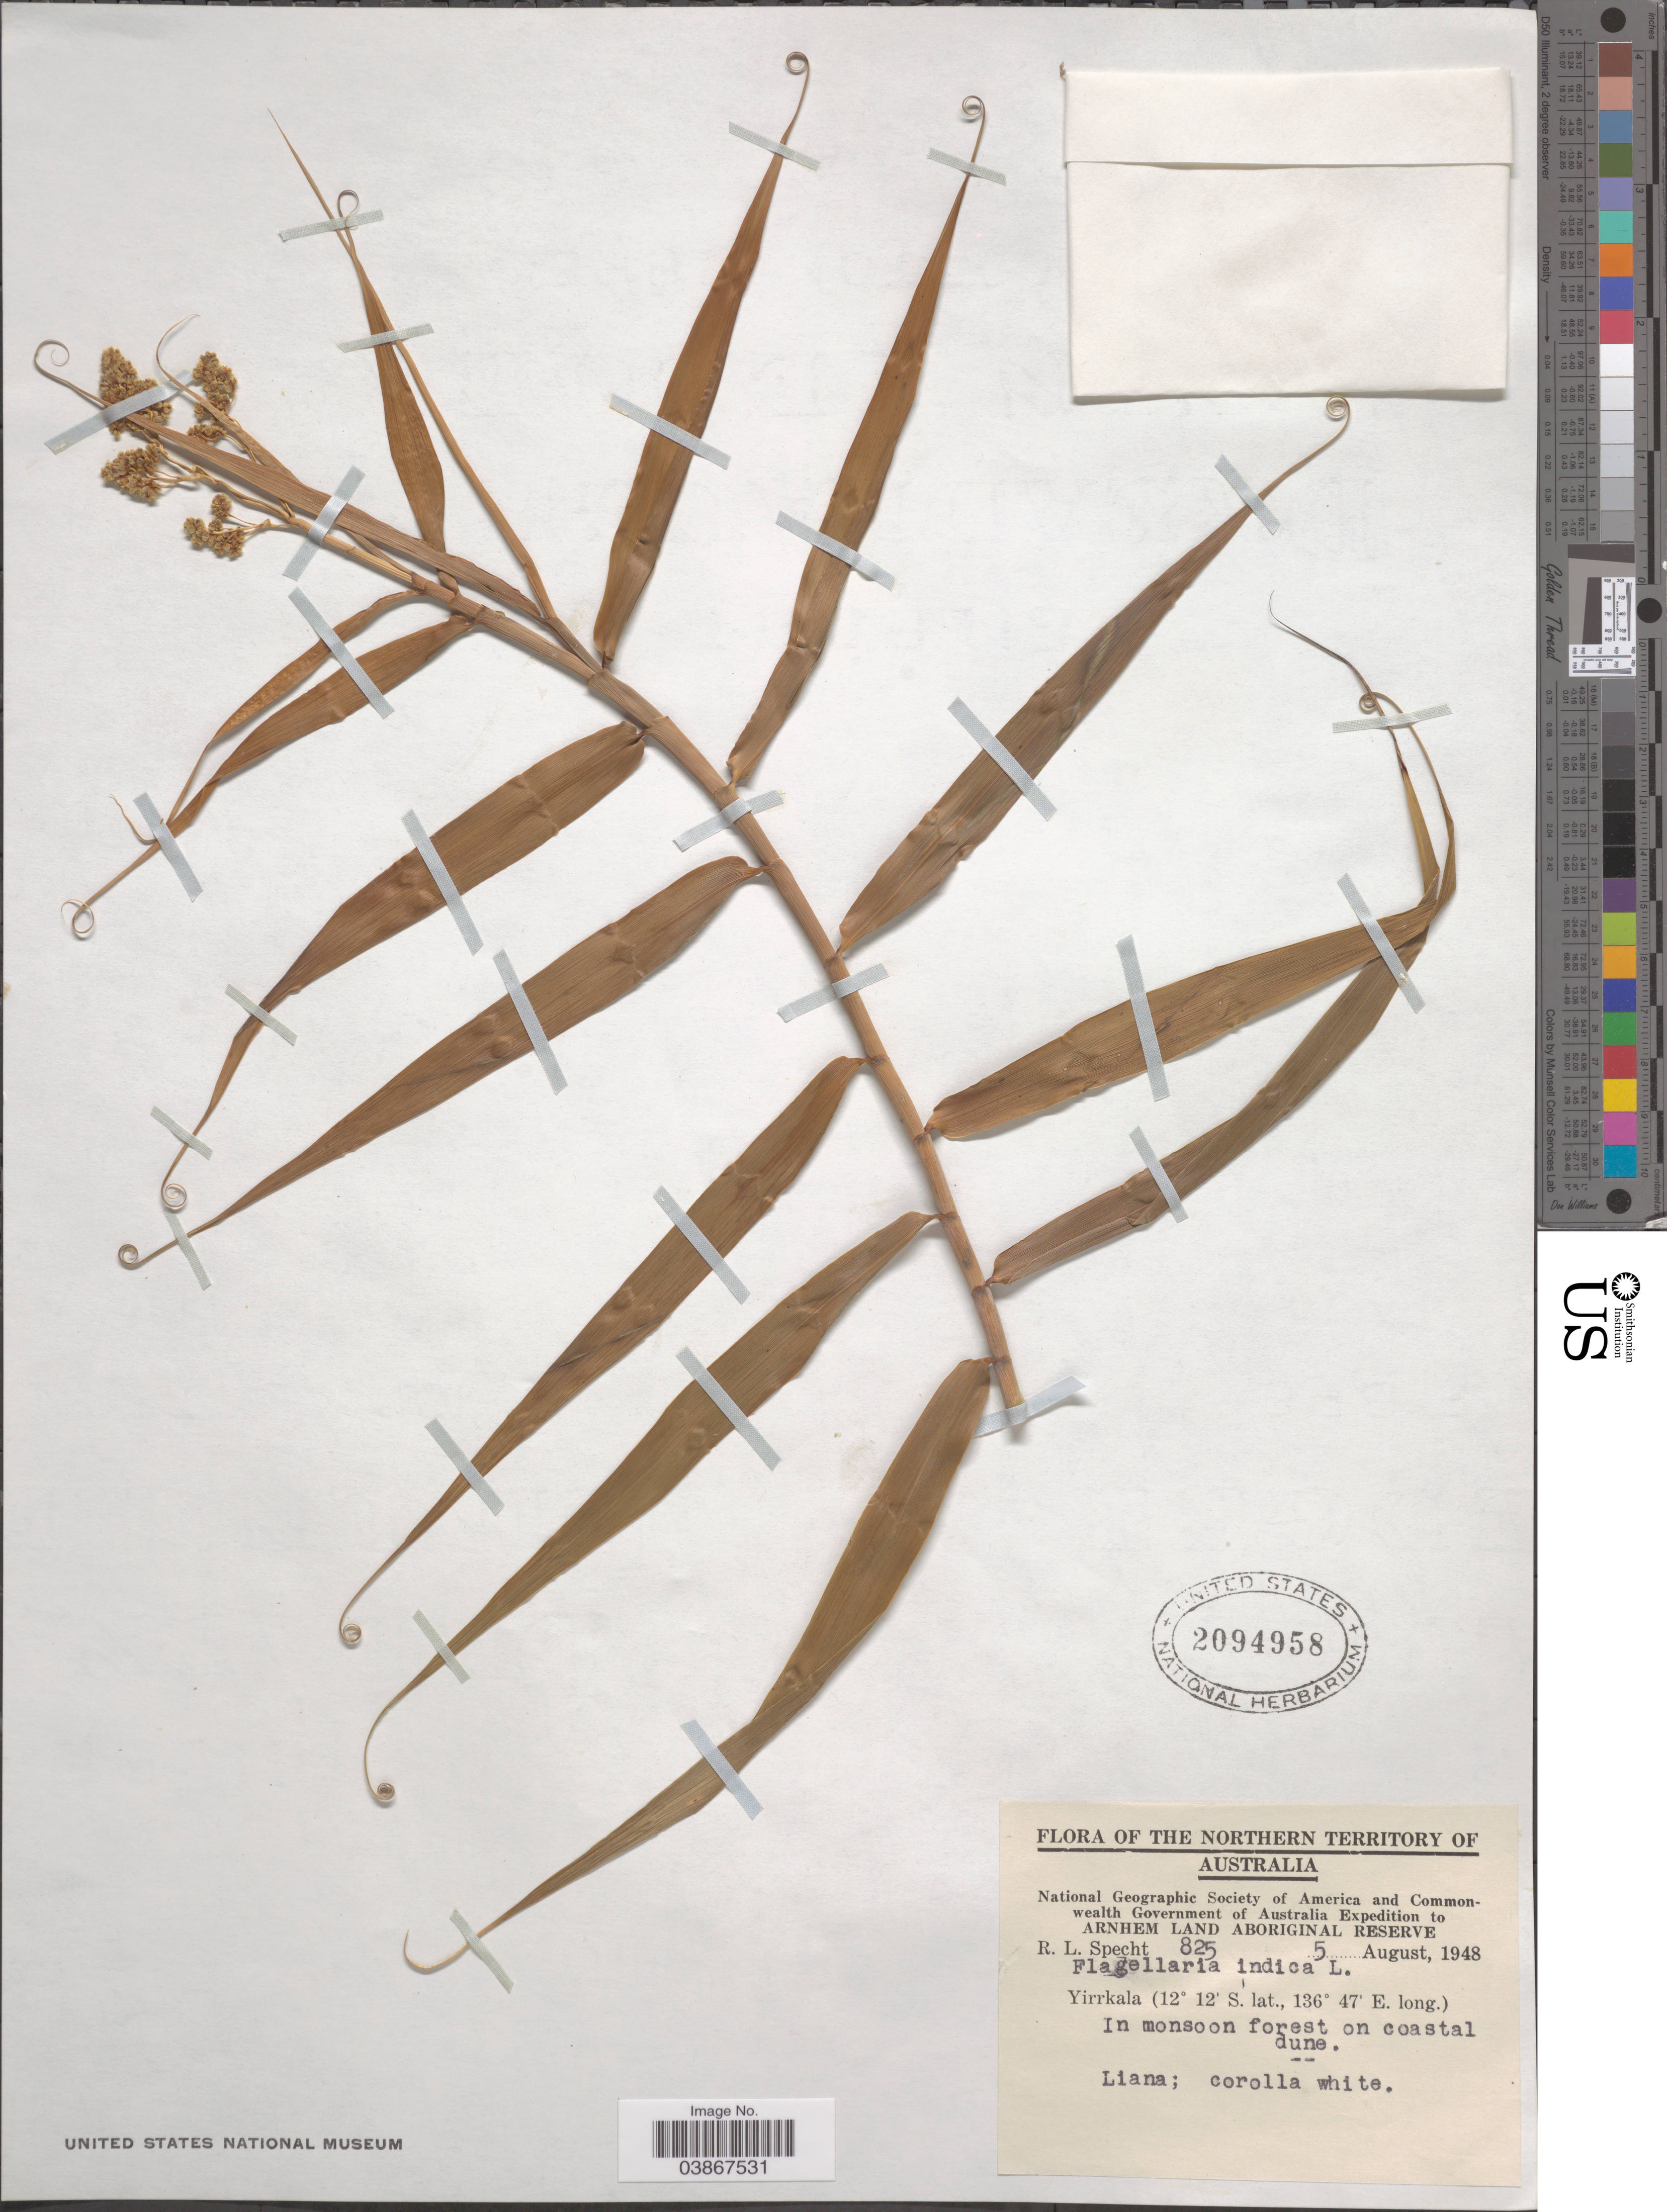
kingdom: Plantae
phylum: Tracheophyta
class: Liliopsida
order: Poales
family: Flagellariaceae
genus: Flagellaria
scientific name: Flagellaria indica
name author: L.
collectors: R. L. Specht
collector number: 825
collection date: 1948-08-05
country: Australia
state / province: Northern Territory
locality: The Northern Territory of Australia. Arnhem Land Aboriginal Reserve. Yirrkala.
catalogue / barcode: US 2094958